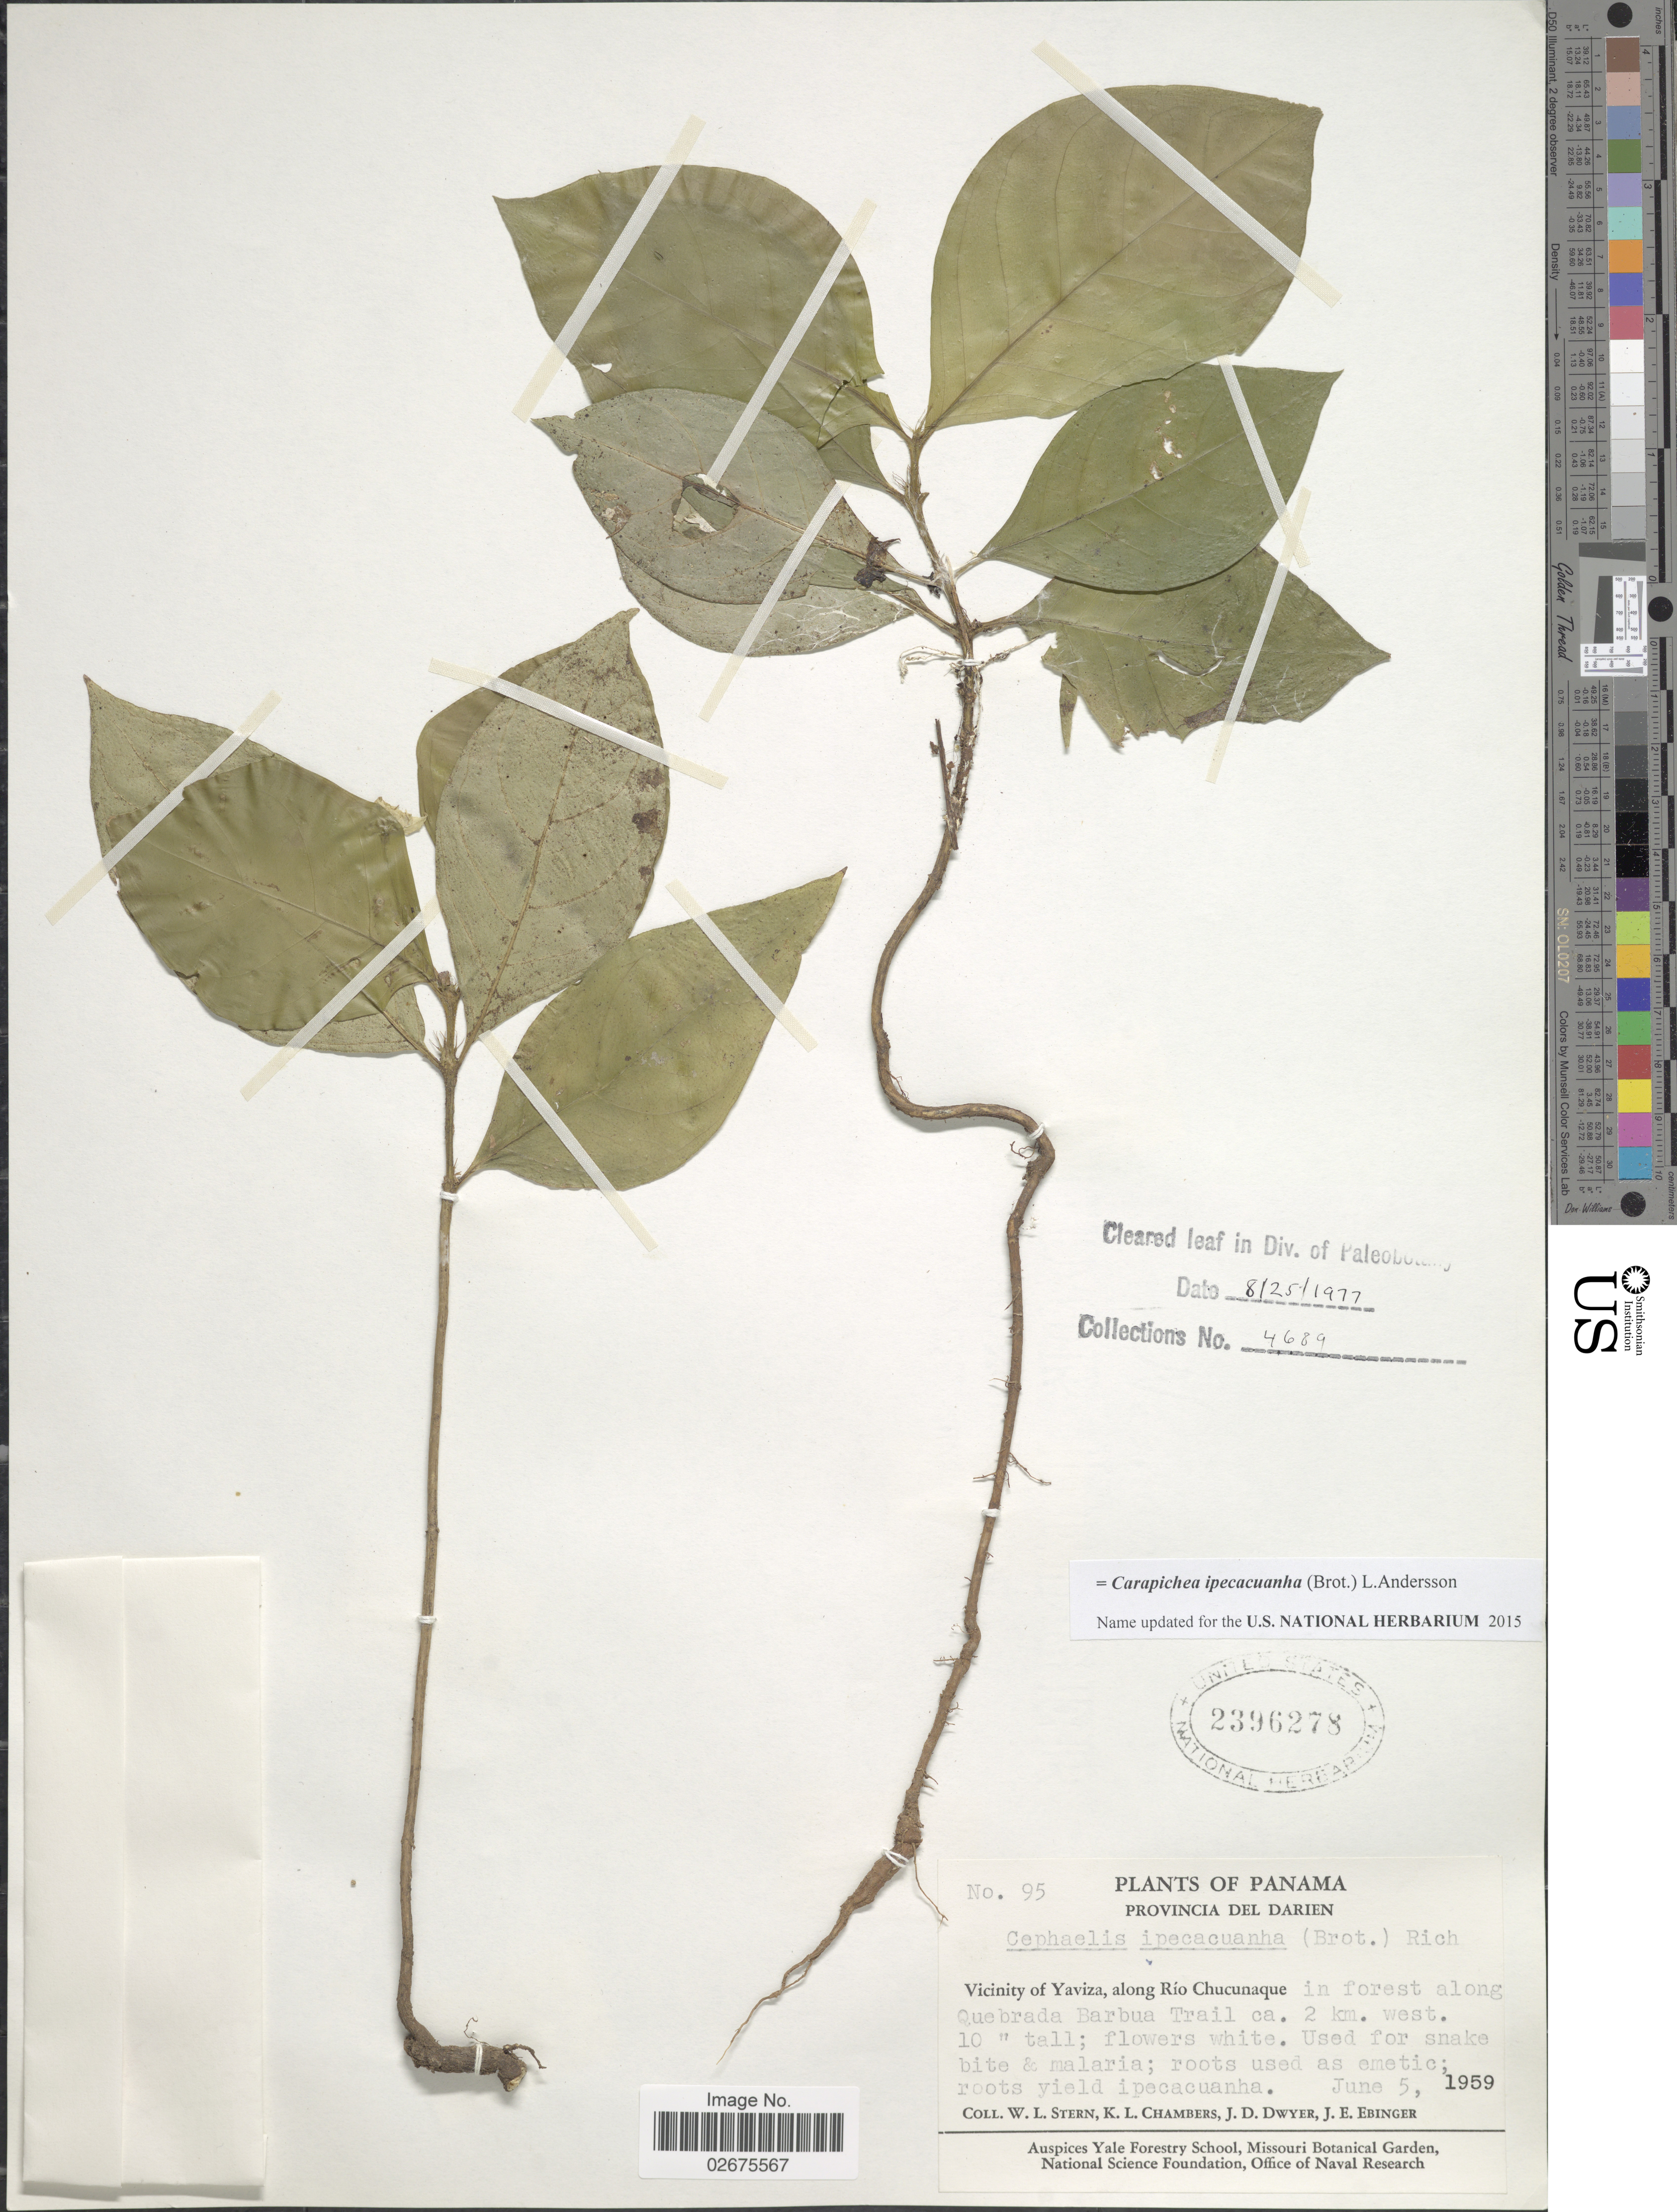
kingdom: Plantae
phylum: Tracheophyta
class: Magnoliopsida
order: Gentianales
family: Rubiaceae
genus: Carapichea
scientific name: Carapichea ipecacuanha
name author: (Brot.) L. Andersson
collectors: W. L. Stern, K. Chambers, J. D. Dwyer & J. Ebinger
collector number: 95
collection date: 1959-06-05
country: Panama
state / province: Darién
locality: Vicinity of Yaviza, alonh Rio Chucunaque, along Quebrada Barbua Trail ca. 2 km west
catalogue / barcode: US 2396278